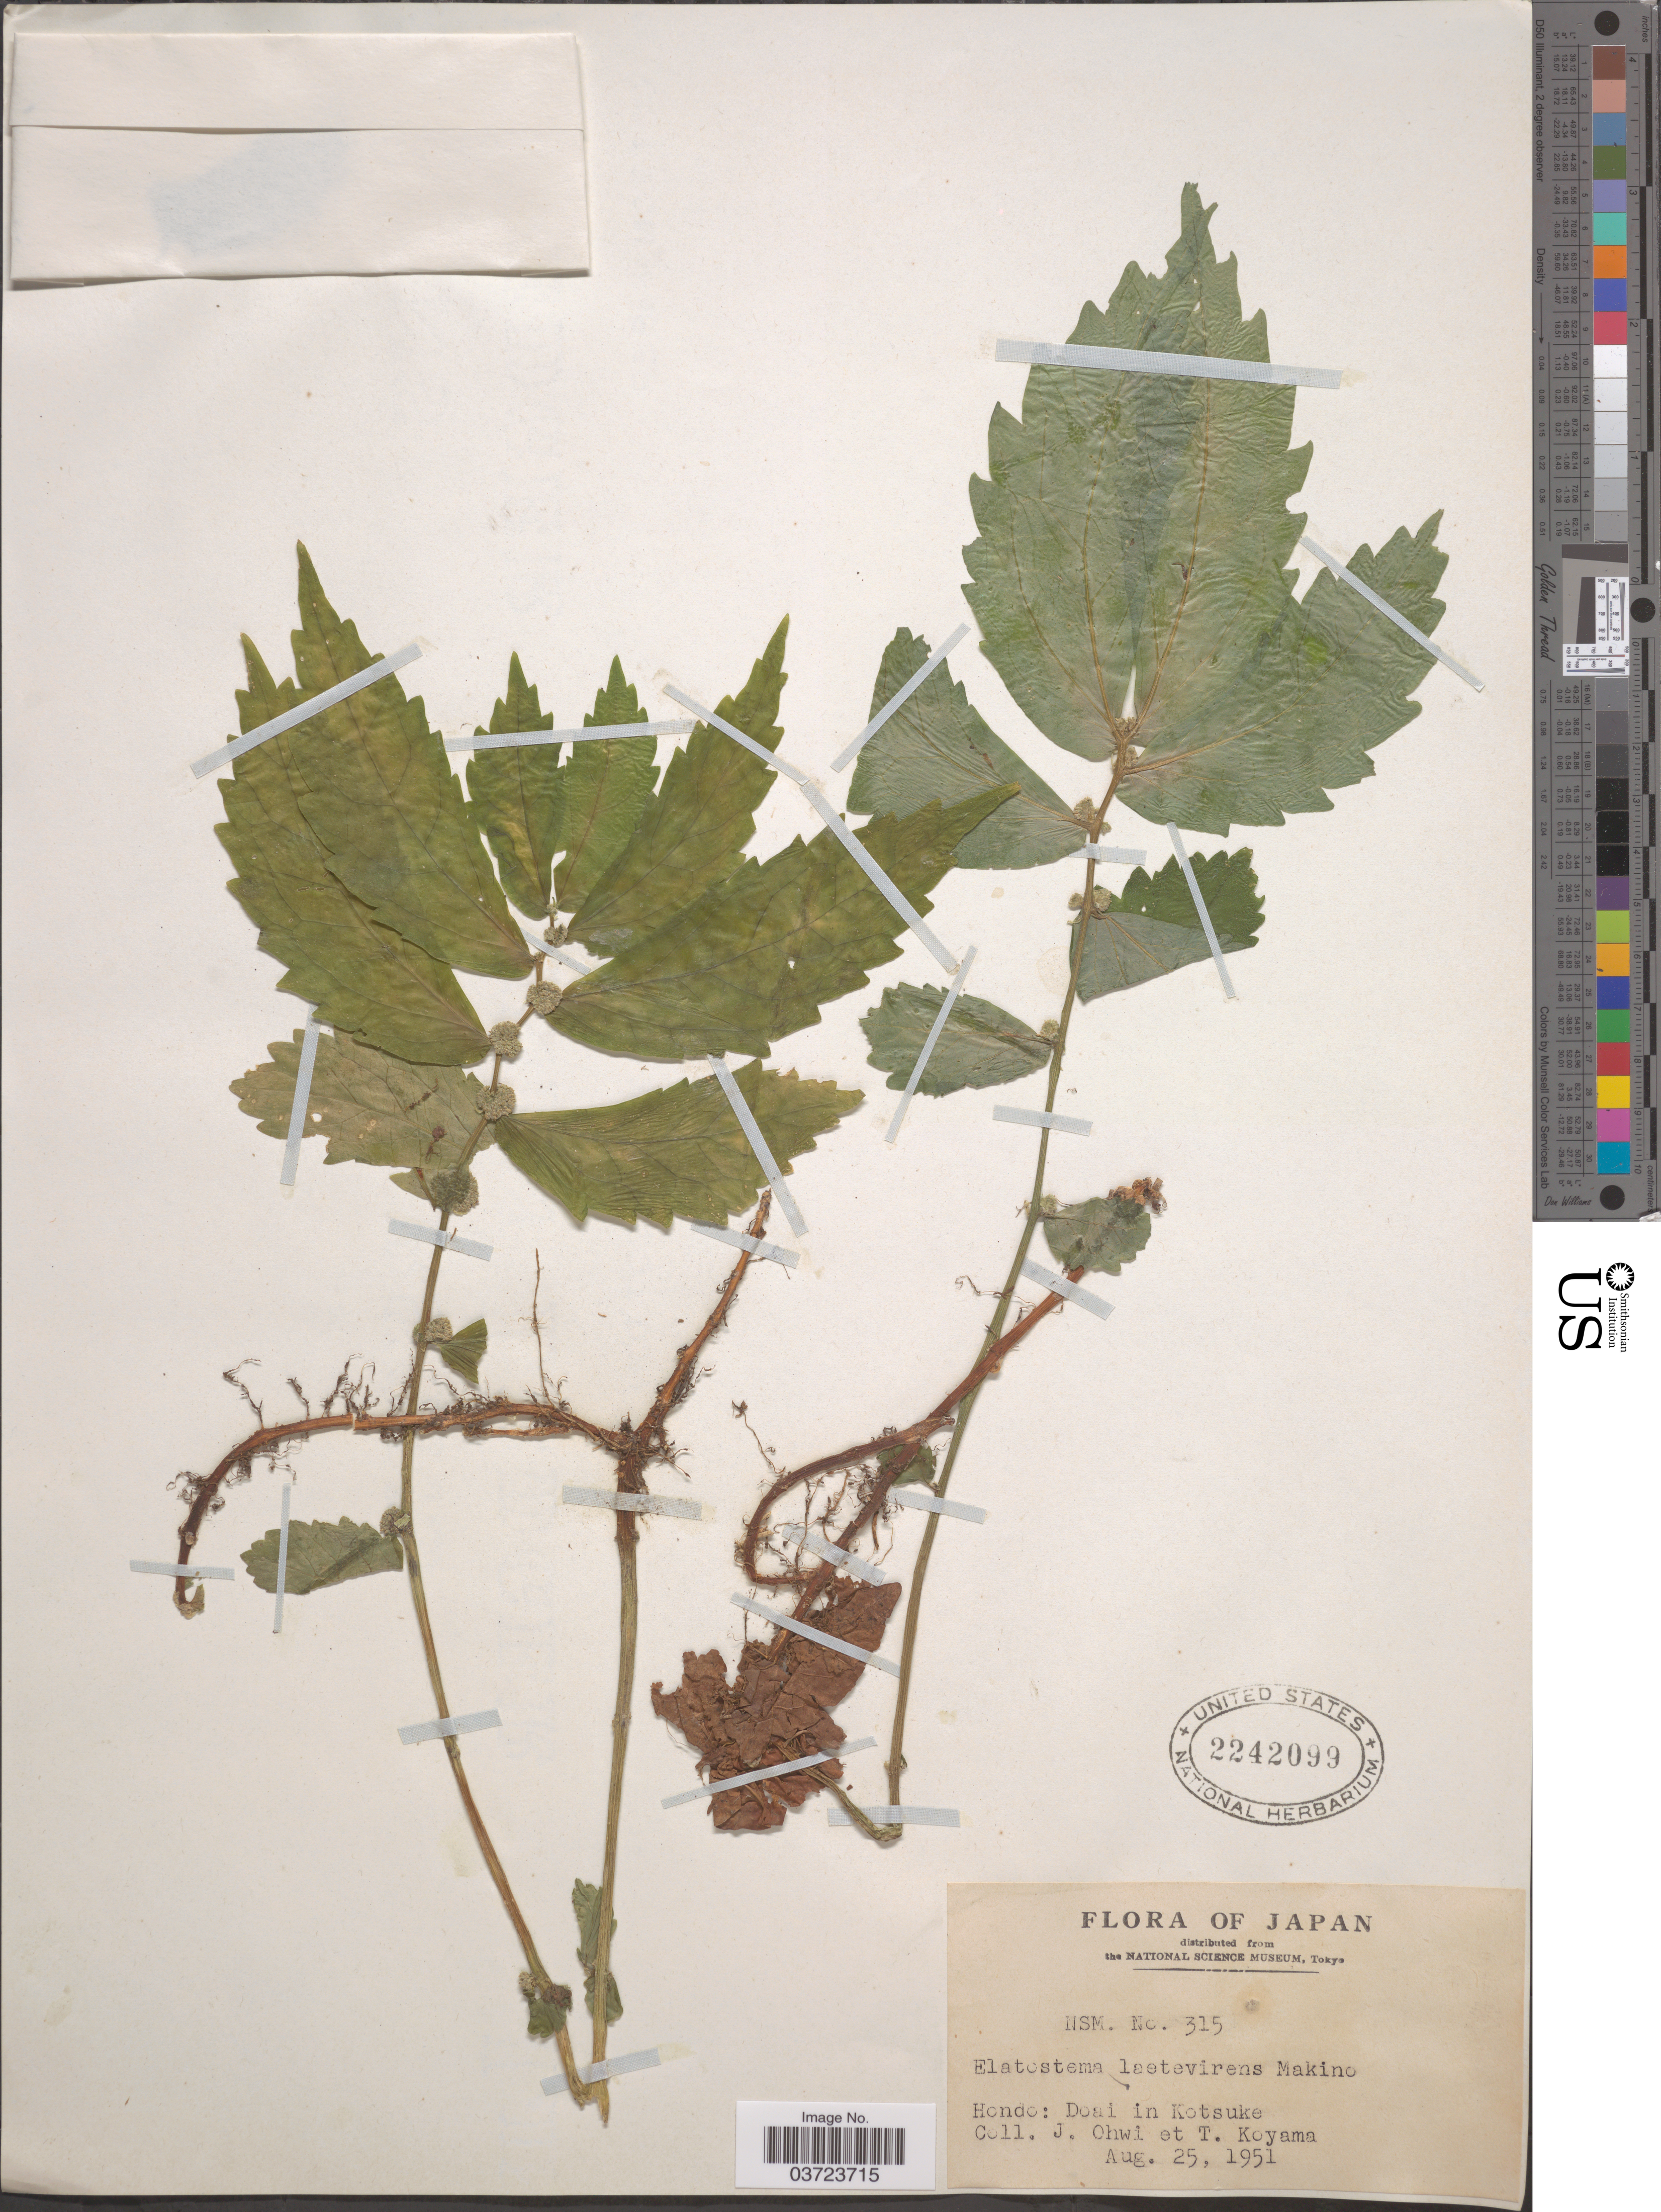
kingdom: Plantae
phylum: Tracheophyta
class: Magnoliopsida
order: Rosales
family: Urticaceae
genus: Elatostema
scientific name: Elatostema laetevirens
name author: Makino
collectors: J. Ohwi & T. Koyama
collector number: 315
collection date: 1951-08-25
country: Japan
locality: Hondo: Doai in Kotsuke.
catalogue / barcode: US 2242099